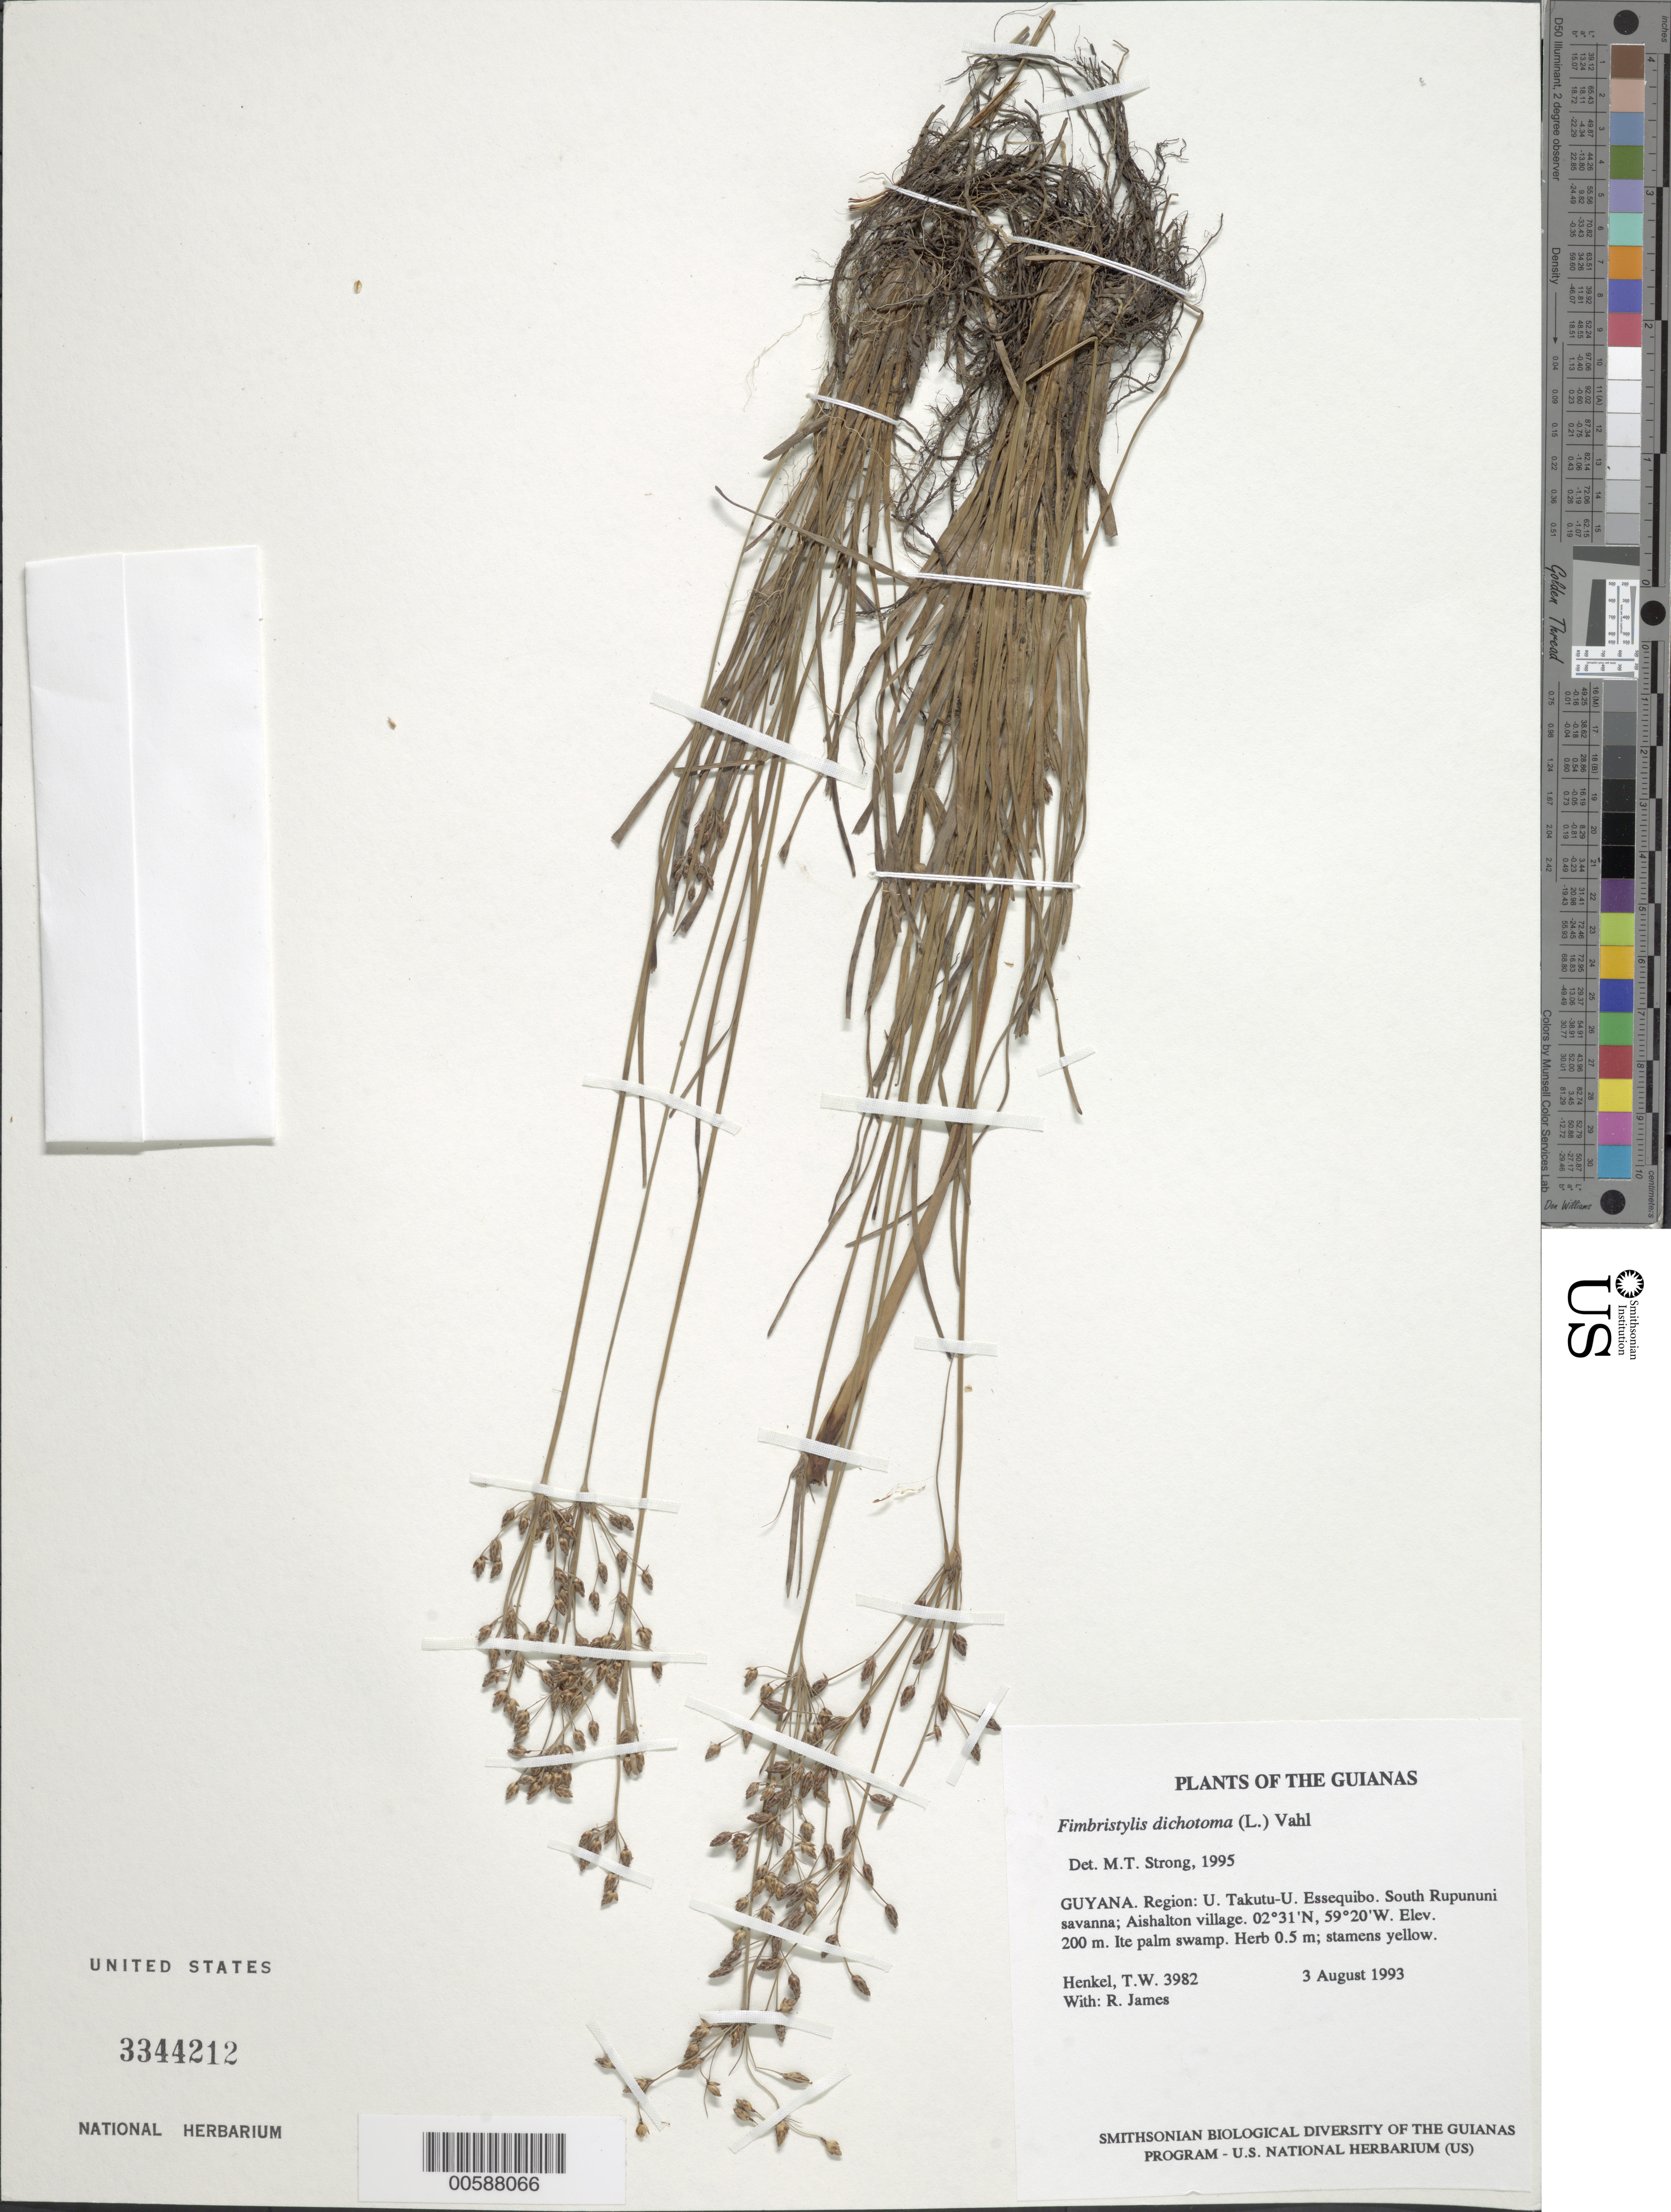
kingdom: Plantae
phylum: Tracheophyta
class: Liliopsida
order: Poales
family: Cyperaceae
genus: Fimbristylis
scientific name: Fimbristylis dichotoma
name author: (L.) Vahl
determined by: Strong, M. T., (US), Smithsonian Institution - National Museum of Natural History (UNITED STATES)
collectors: T. Henkel & R. James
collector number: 3982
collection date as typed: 3 August 1994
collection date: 1994-08-03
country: Guyana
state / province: U. Takutu-U. Essequibo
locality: South Rupununi savanna; Aishalton village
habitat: Ite palm swamp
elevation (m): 200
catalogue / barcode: US 3344212